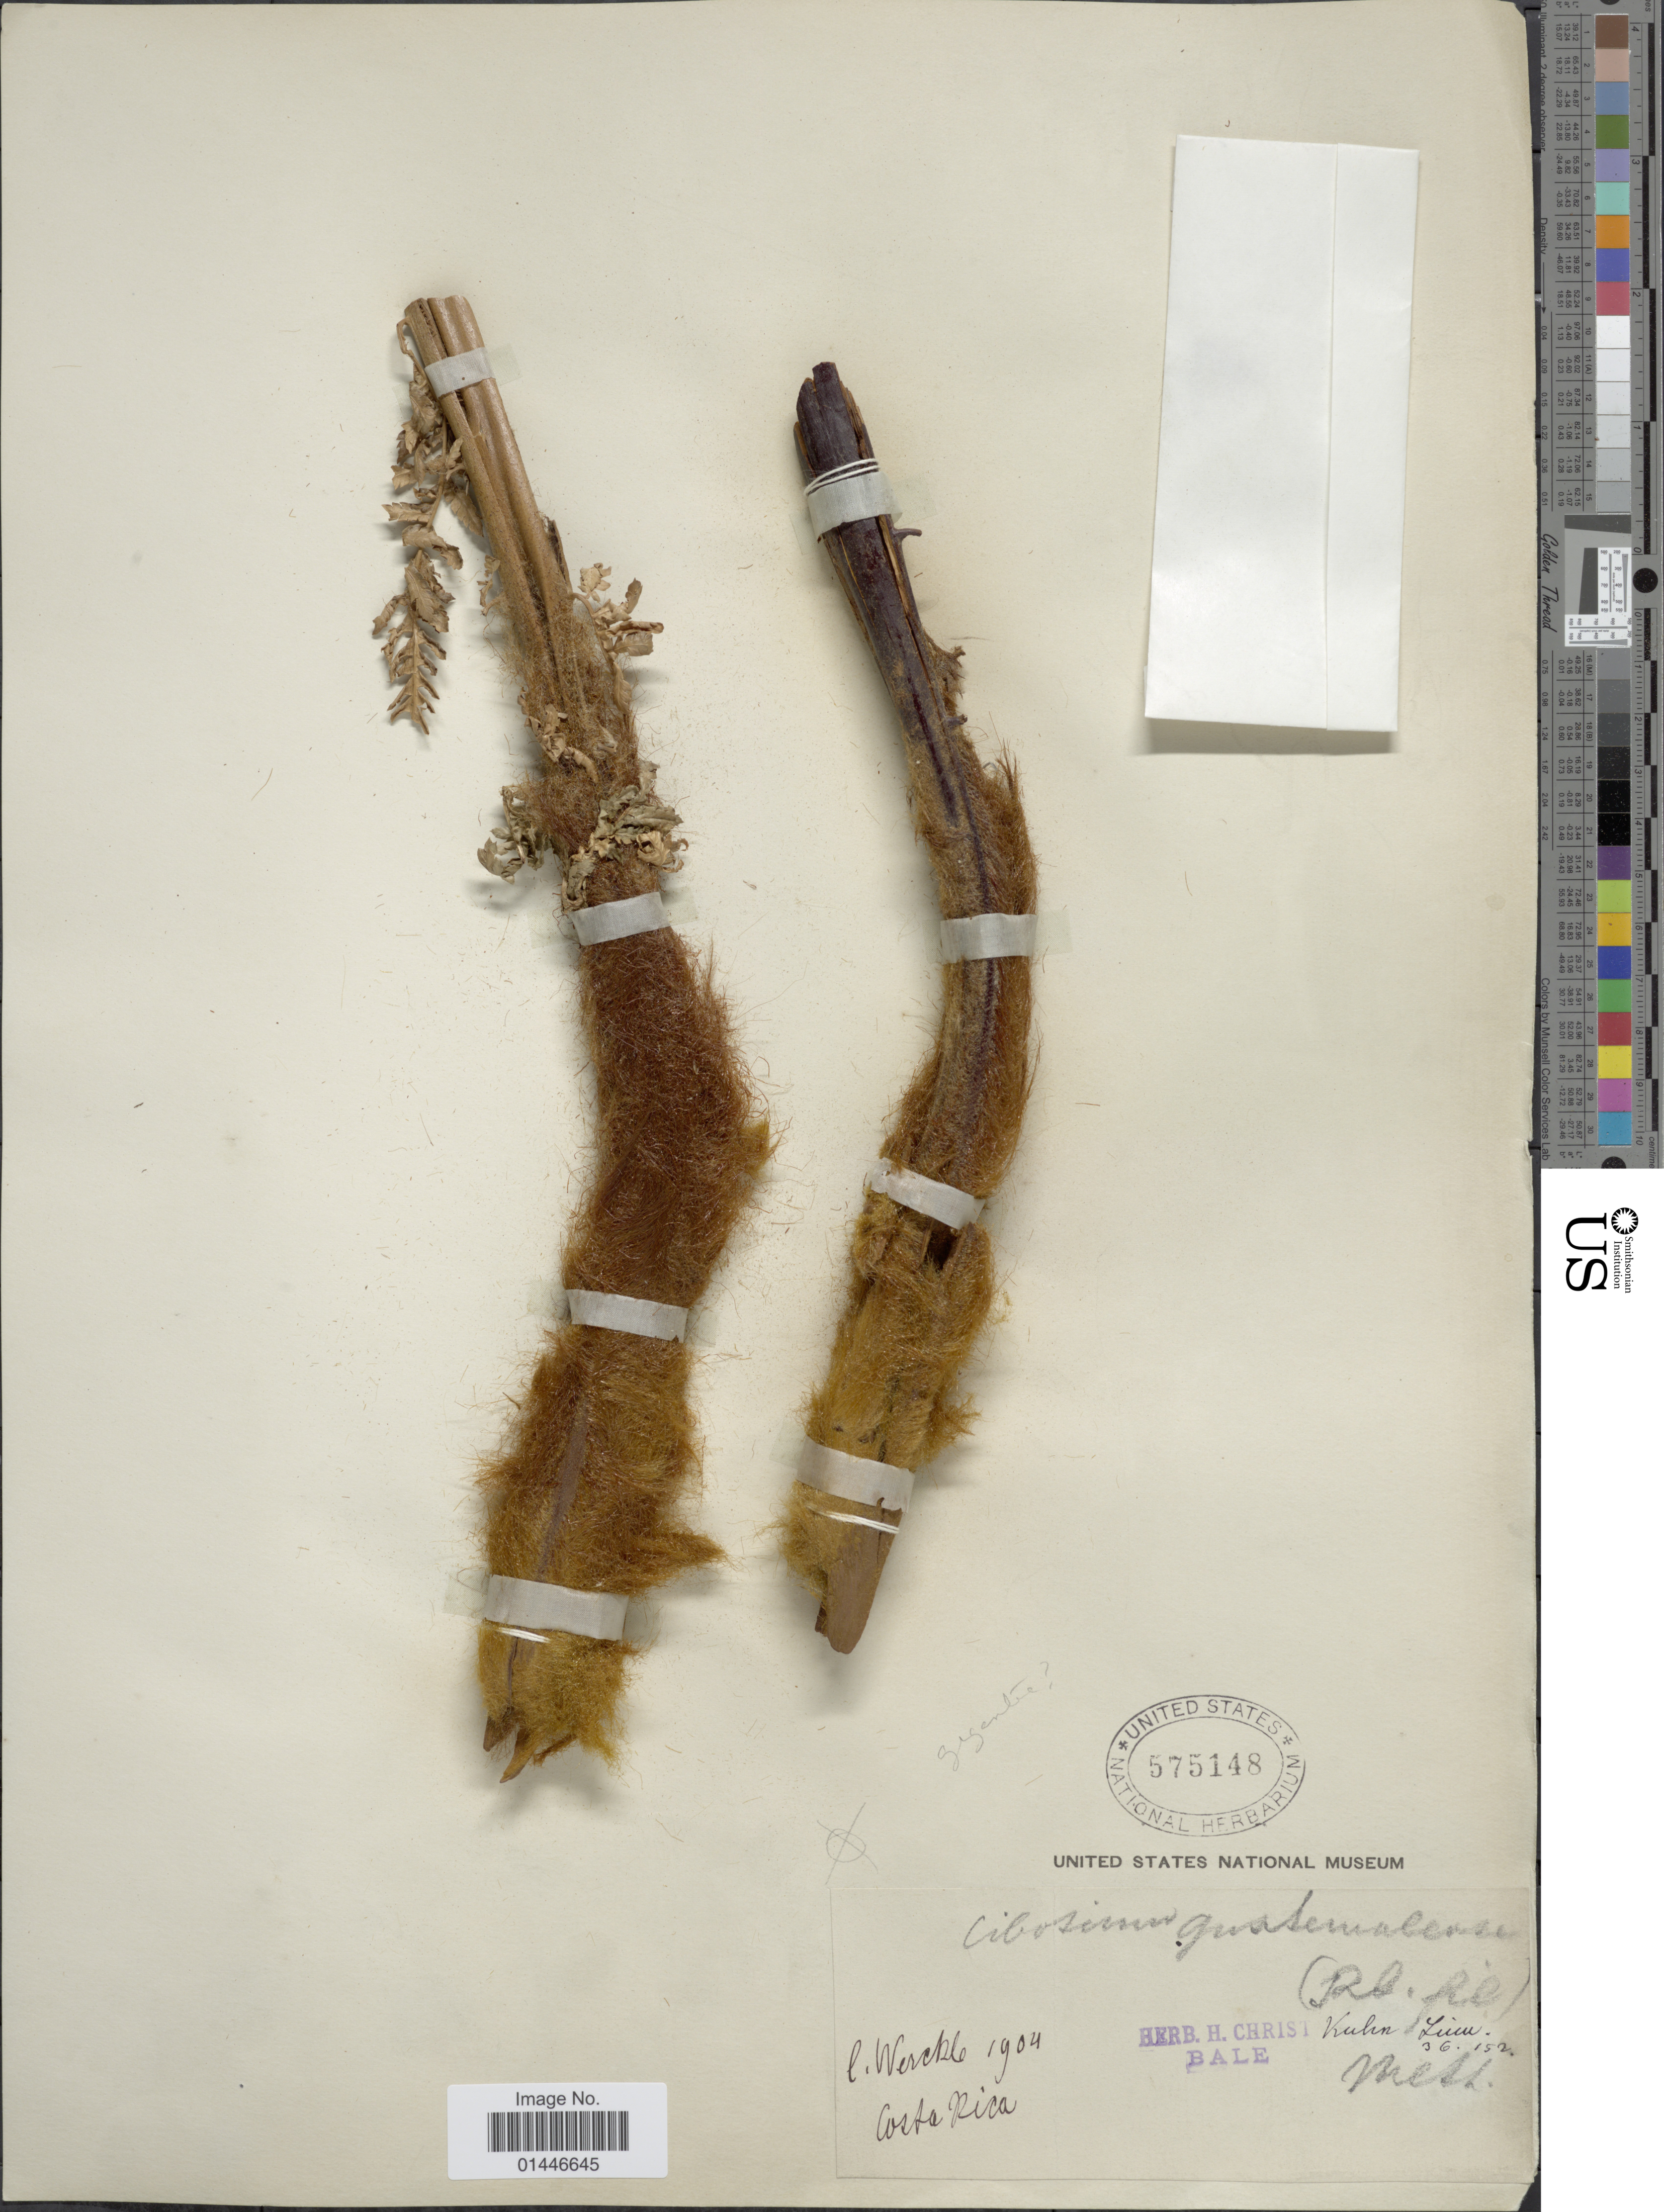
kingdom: Plantae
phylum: Tracheophyta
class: Polypodiopsida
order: Cyatheales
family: Dicksoniaceae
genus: Dicksonia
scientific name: Dicksonia gigantea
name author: H. Karst.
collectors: C. C Wercklé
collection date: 1904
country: Costa Rica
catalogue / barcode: US 575148